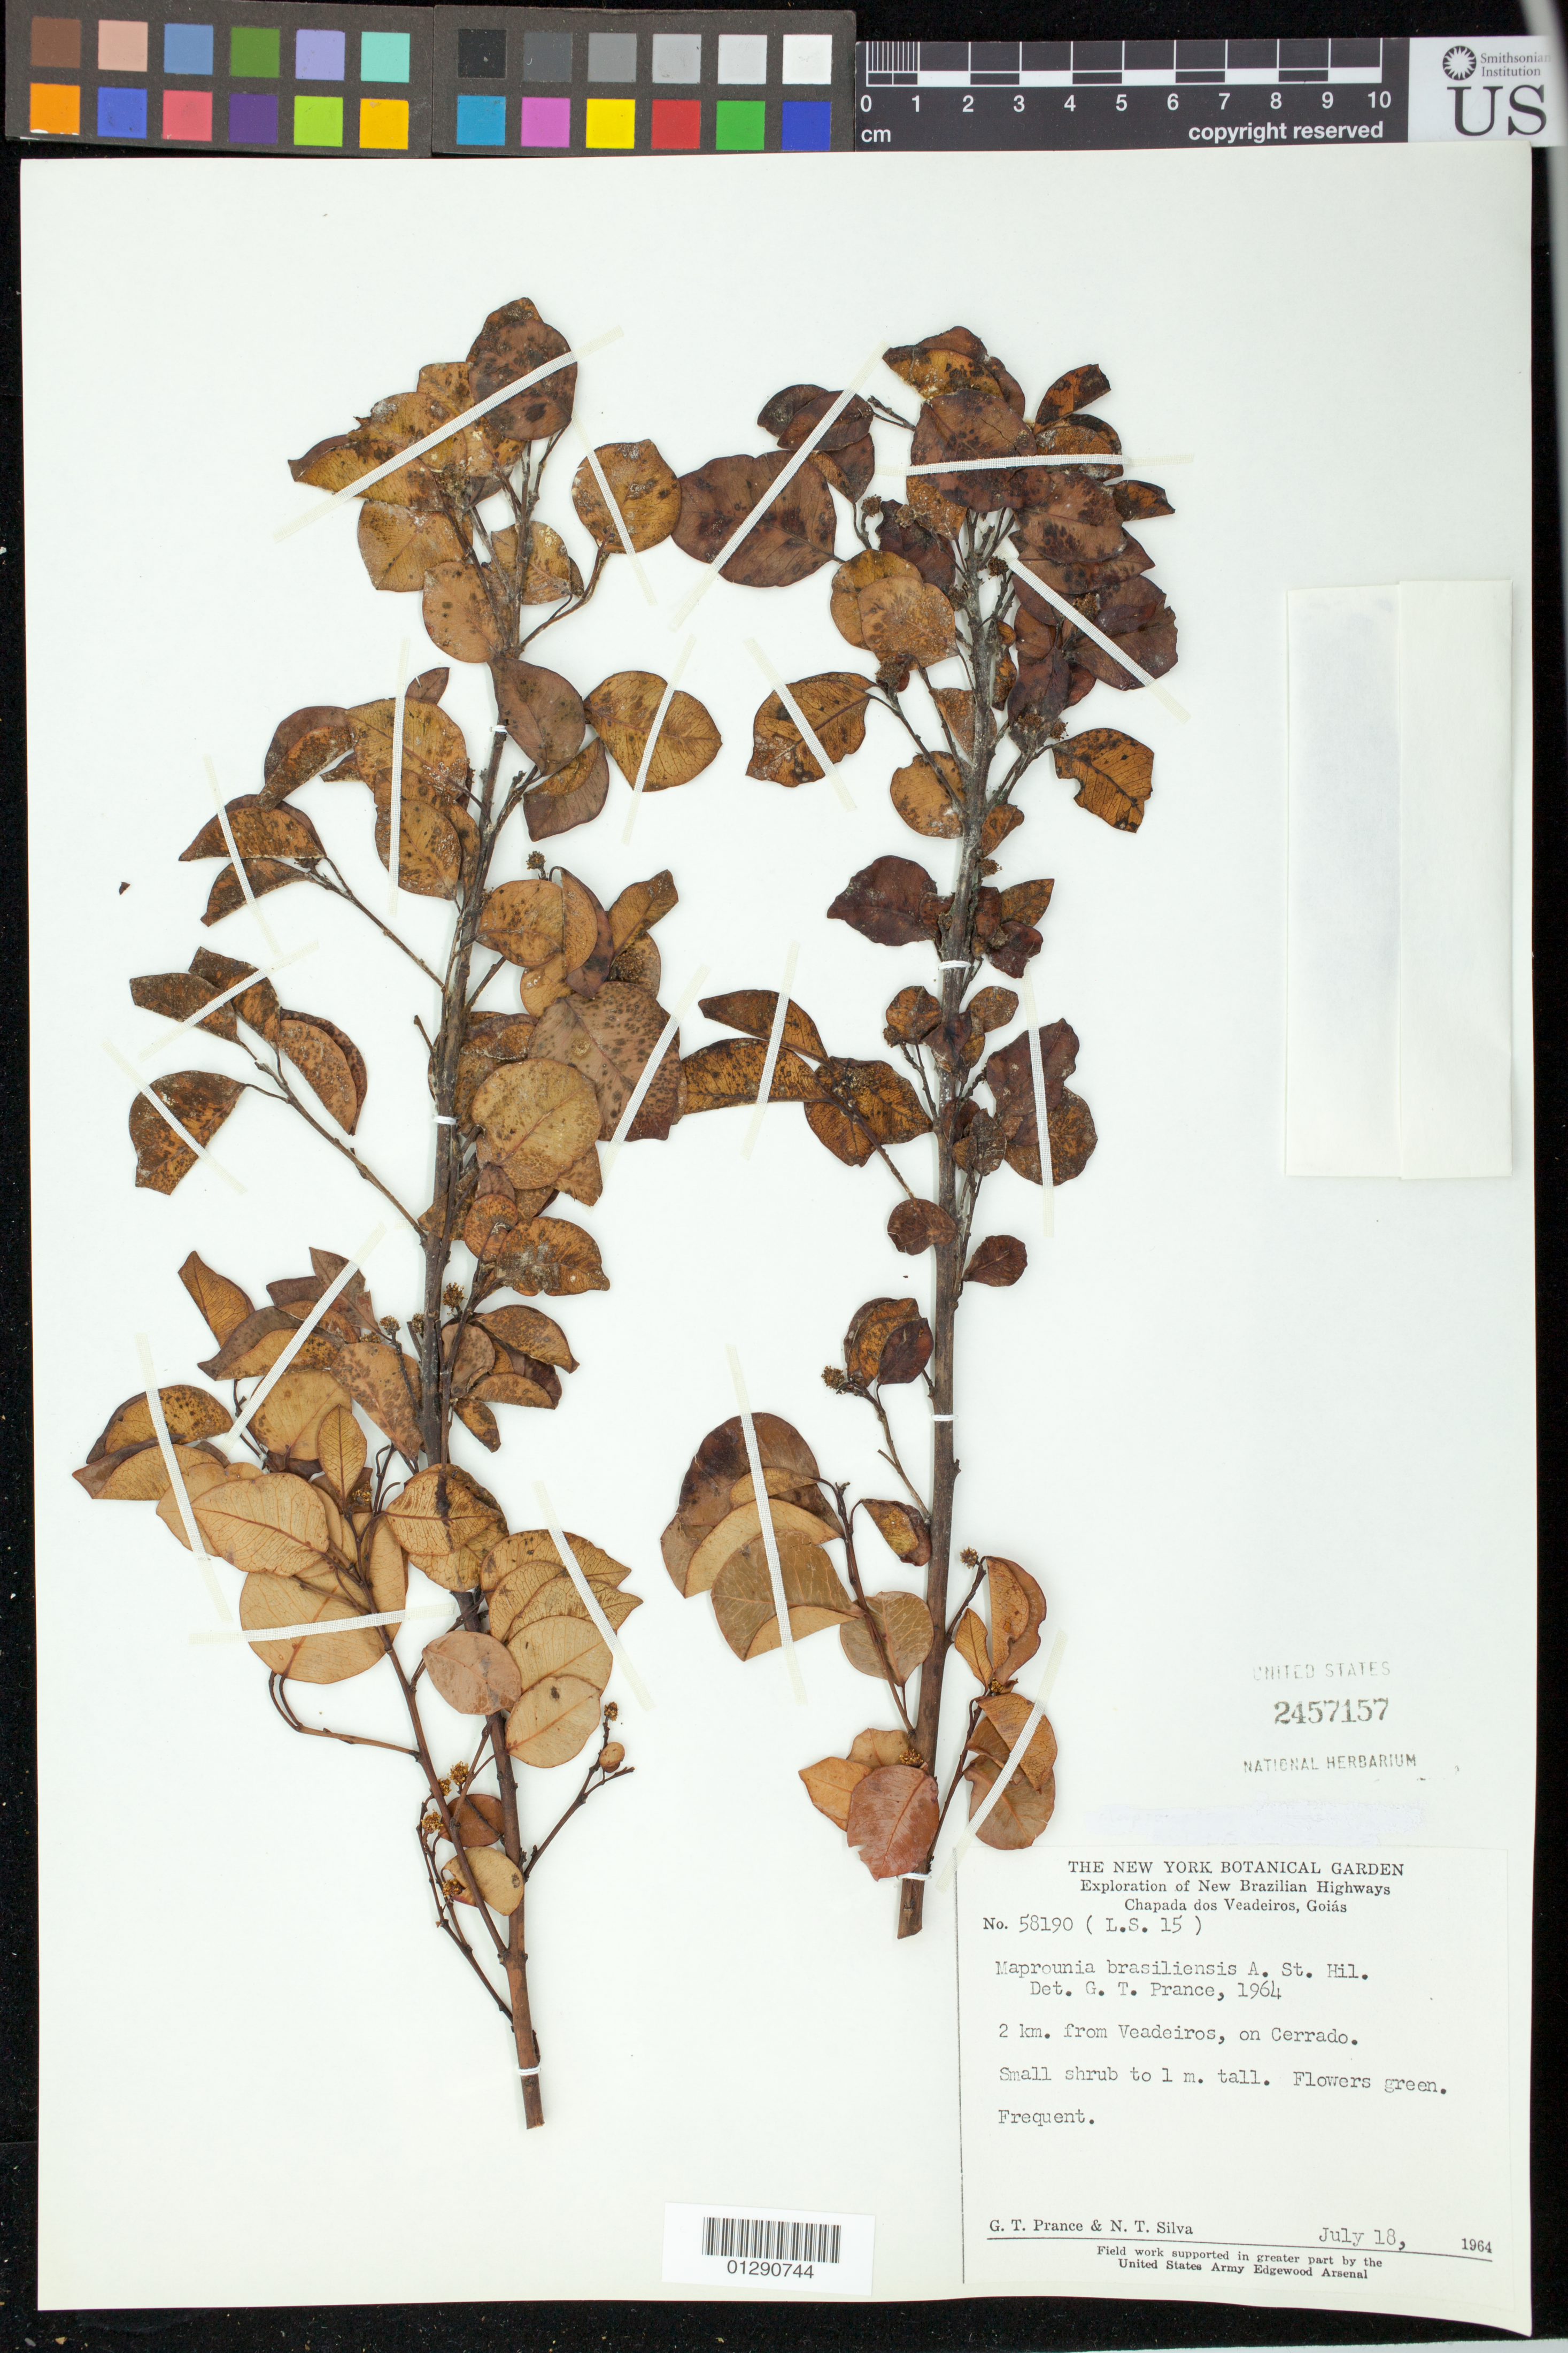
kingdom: Plantae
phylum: Tracheophyta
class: Magnoliopsida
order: Malpighiales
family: Euphorbiaceae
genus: Maprounea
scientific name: Maprounea guianensis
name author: Aubl.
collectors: G. T. Prance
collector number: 58190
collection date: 1964-07-18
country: Brazil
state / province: Goias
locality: Chapada dos Veadeiros.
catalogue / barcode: US 2457157